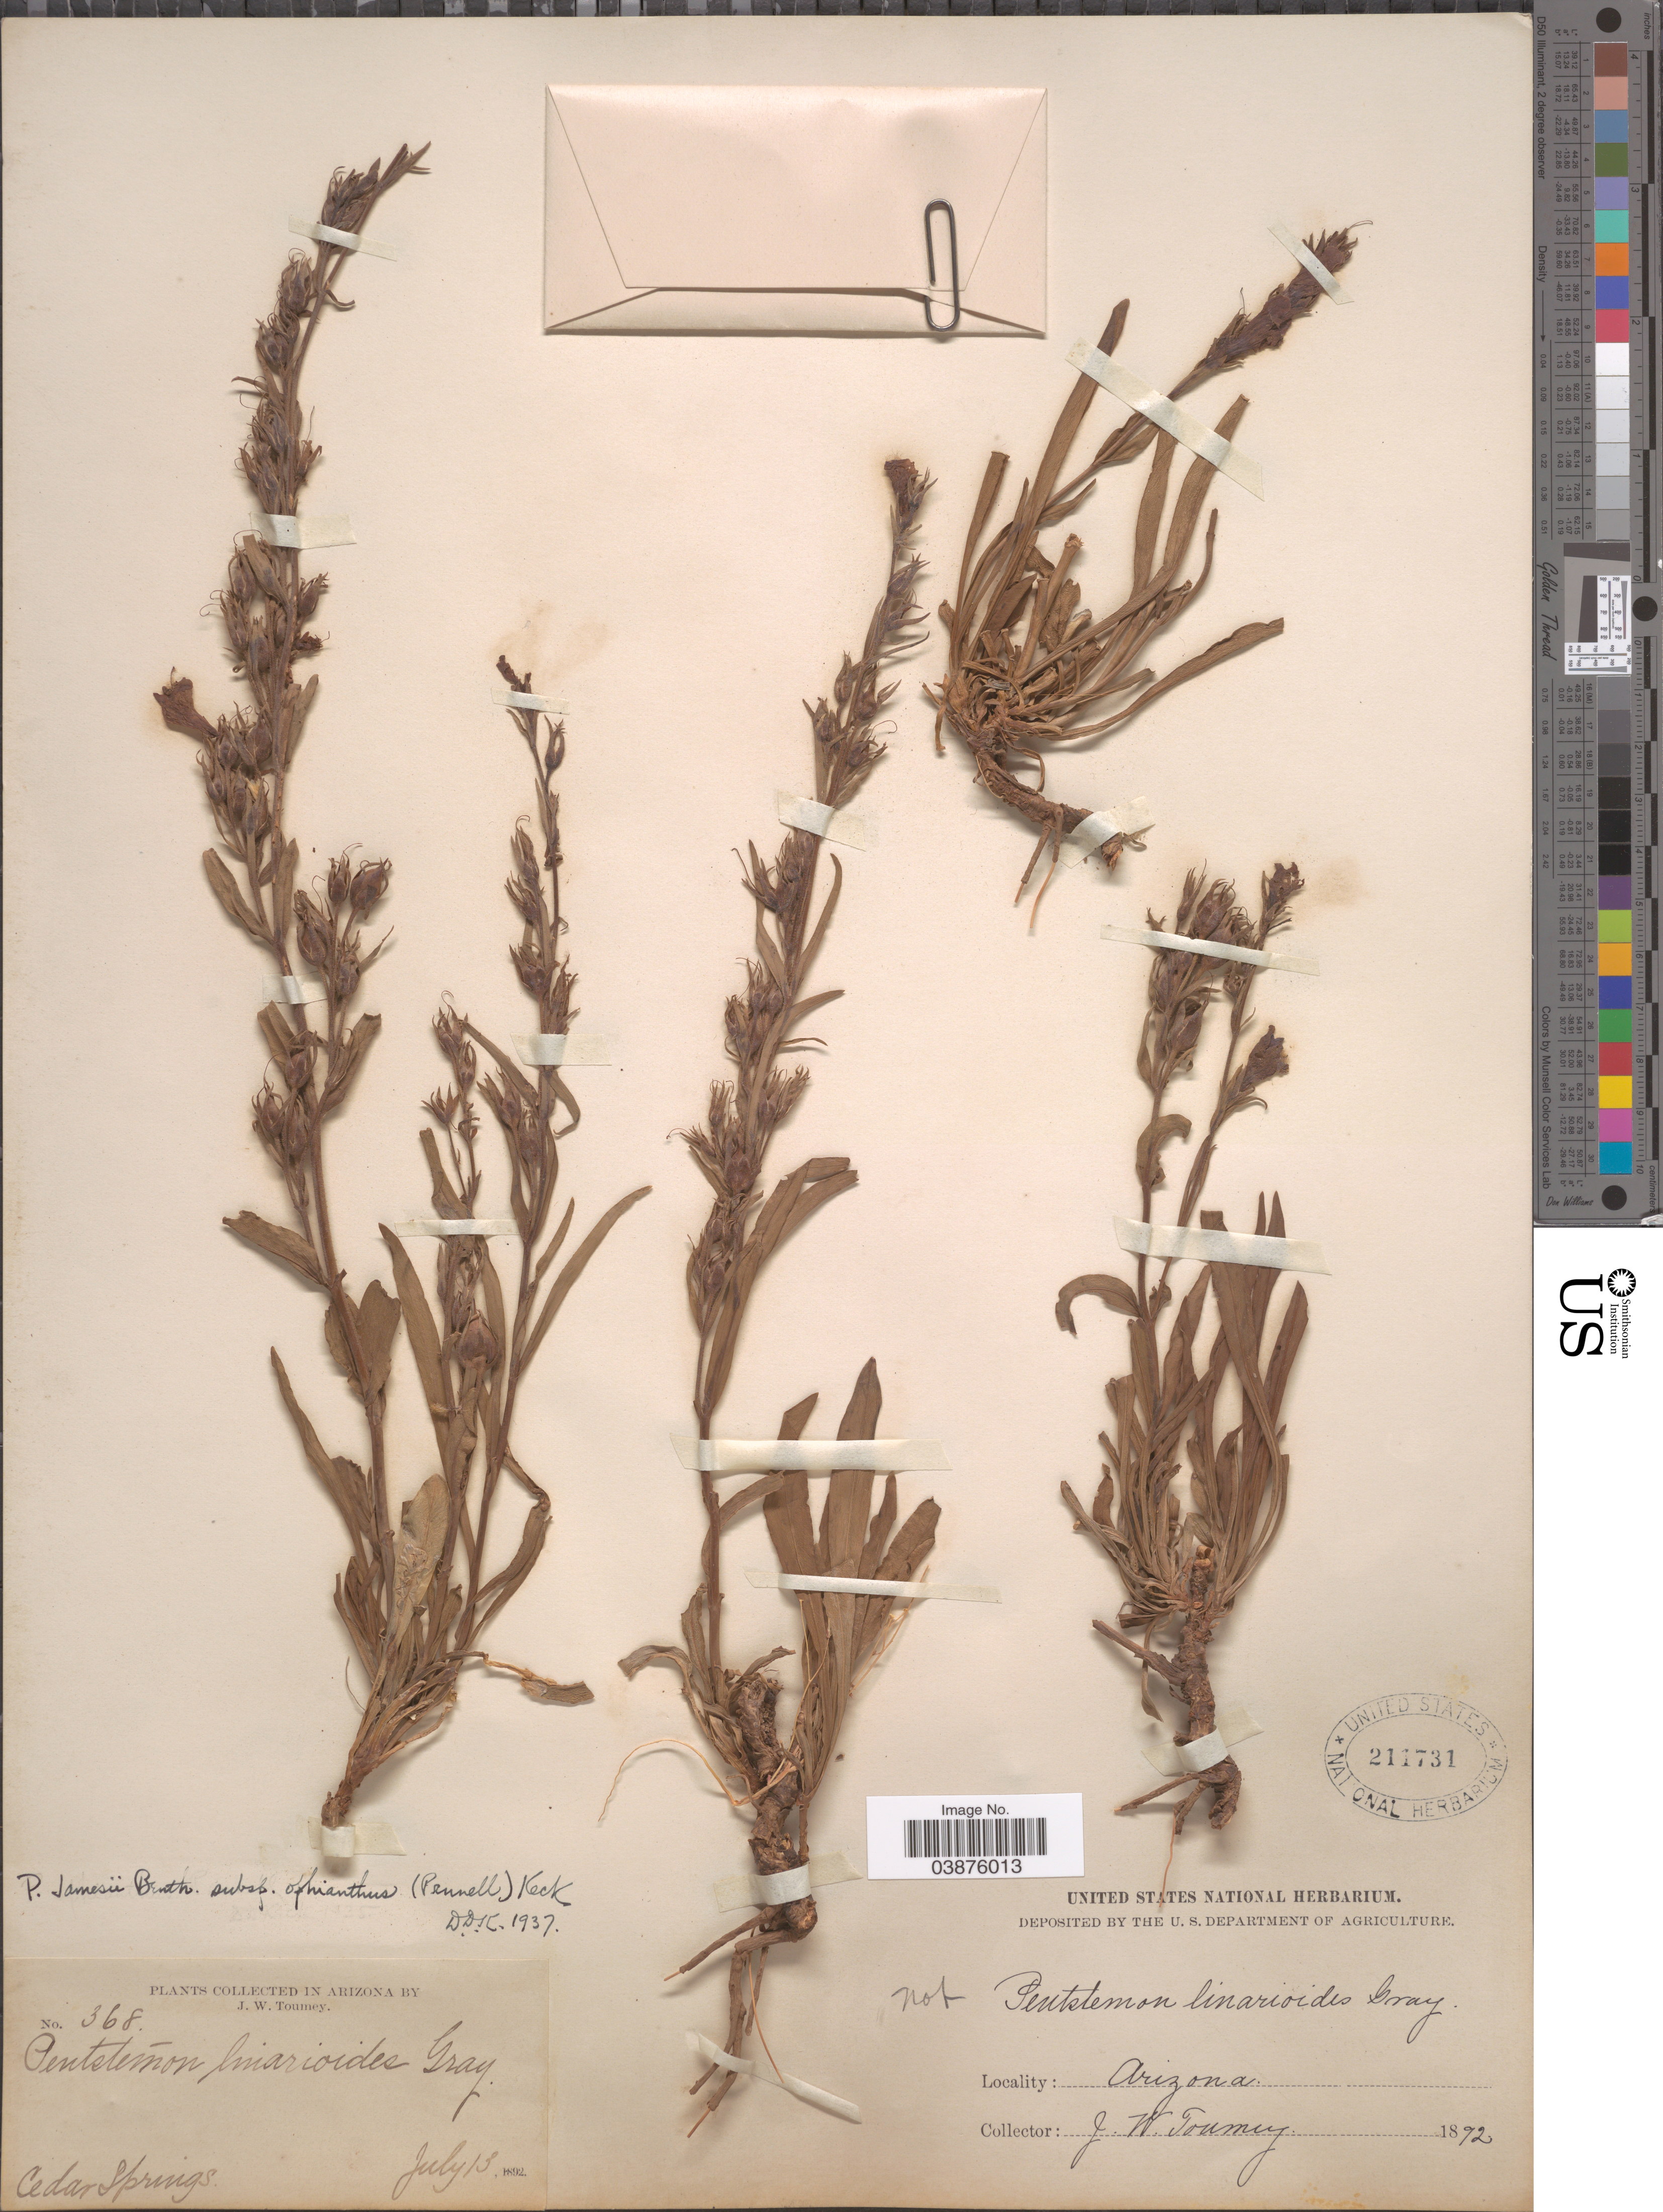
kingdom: Plantae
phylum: Tracheophyta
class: Magnoliopsida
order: Lamiales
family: Plantaginaceae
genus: Penstemon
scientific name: Penstemon jamesii subsp. ophianthus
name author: (Pennell) D.D. Keck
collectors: J. W. Toumey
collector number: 368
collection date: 1892-07-13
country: United States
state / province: Arizona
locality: Cedar Springs.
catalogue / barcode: US 211731